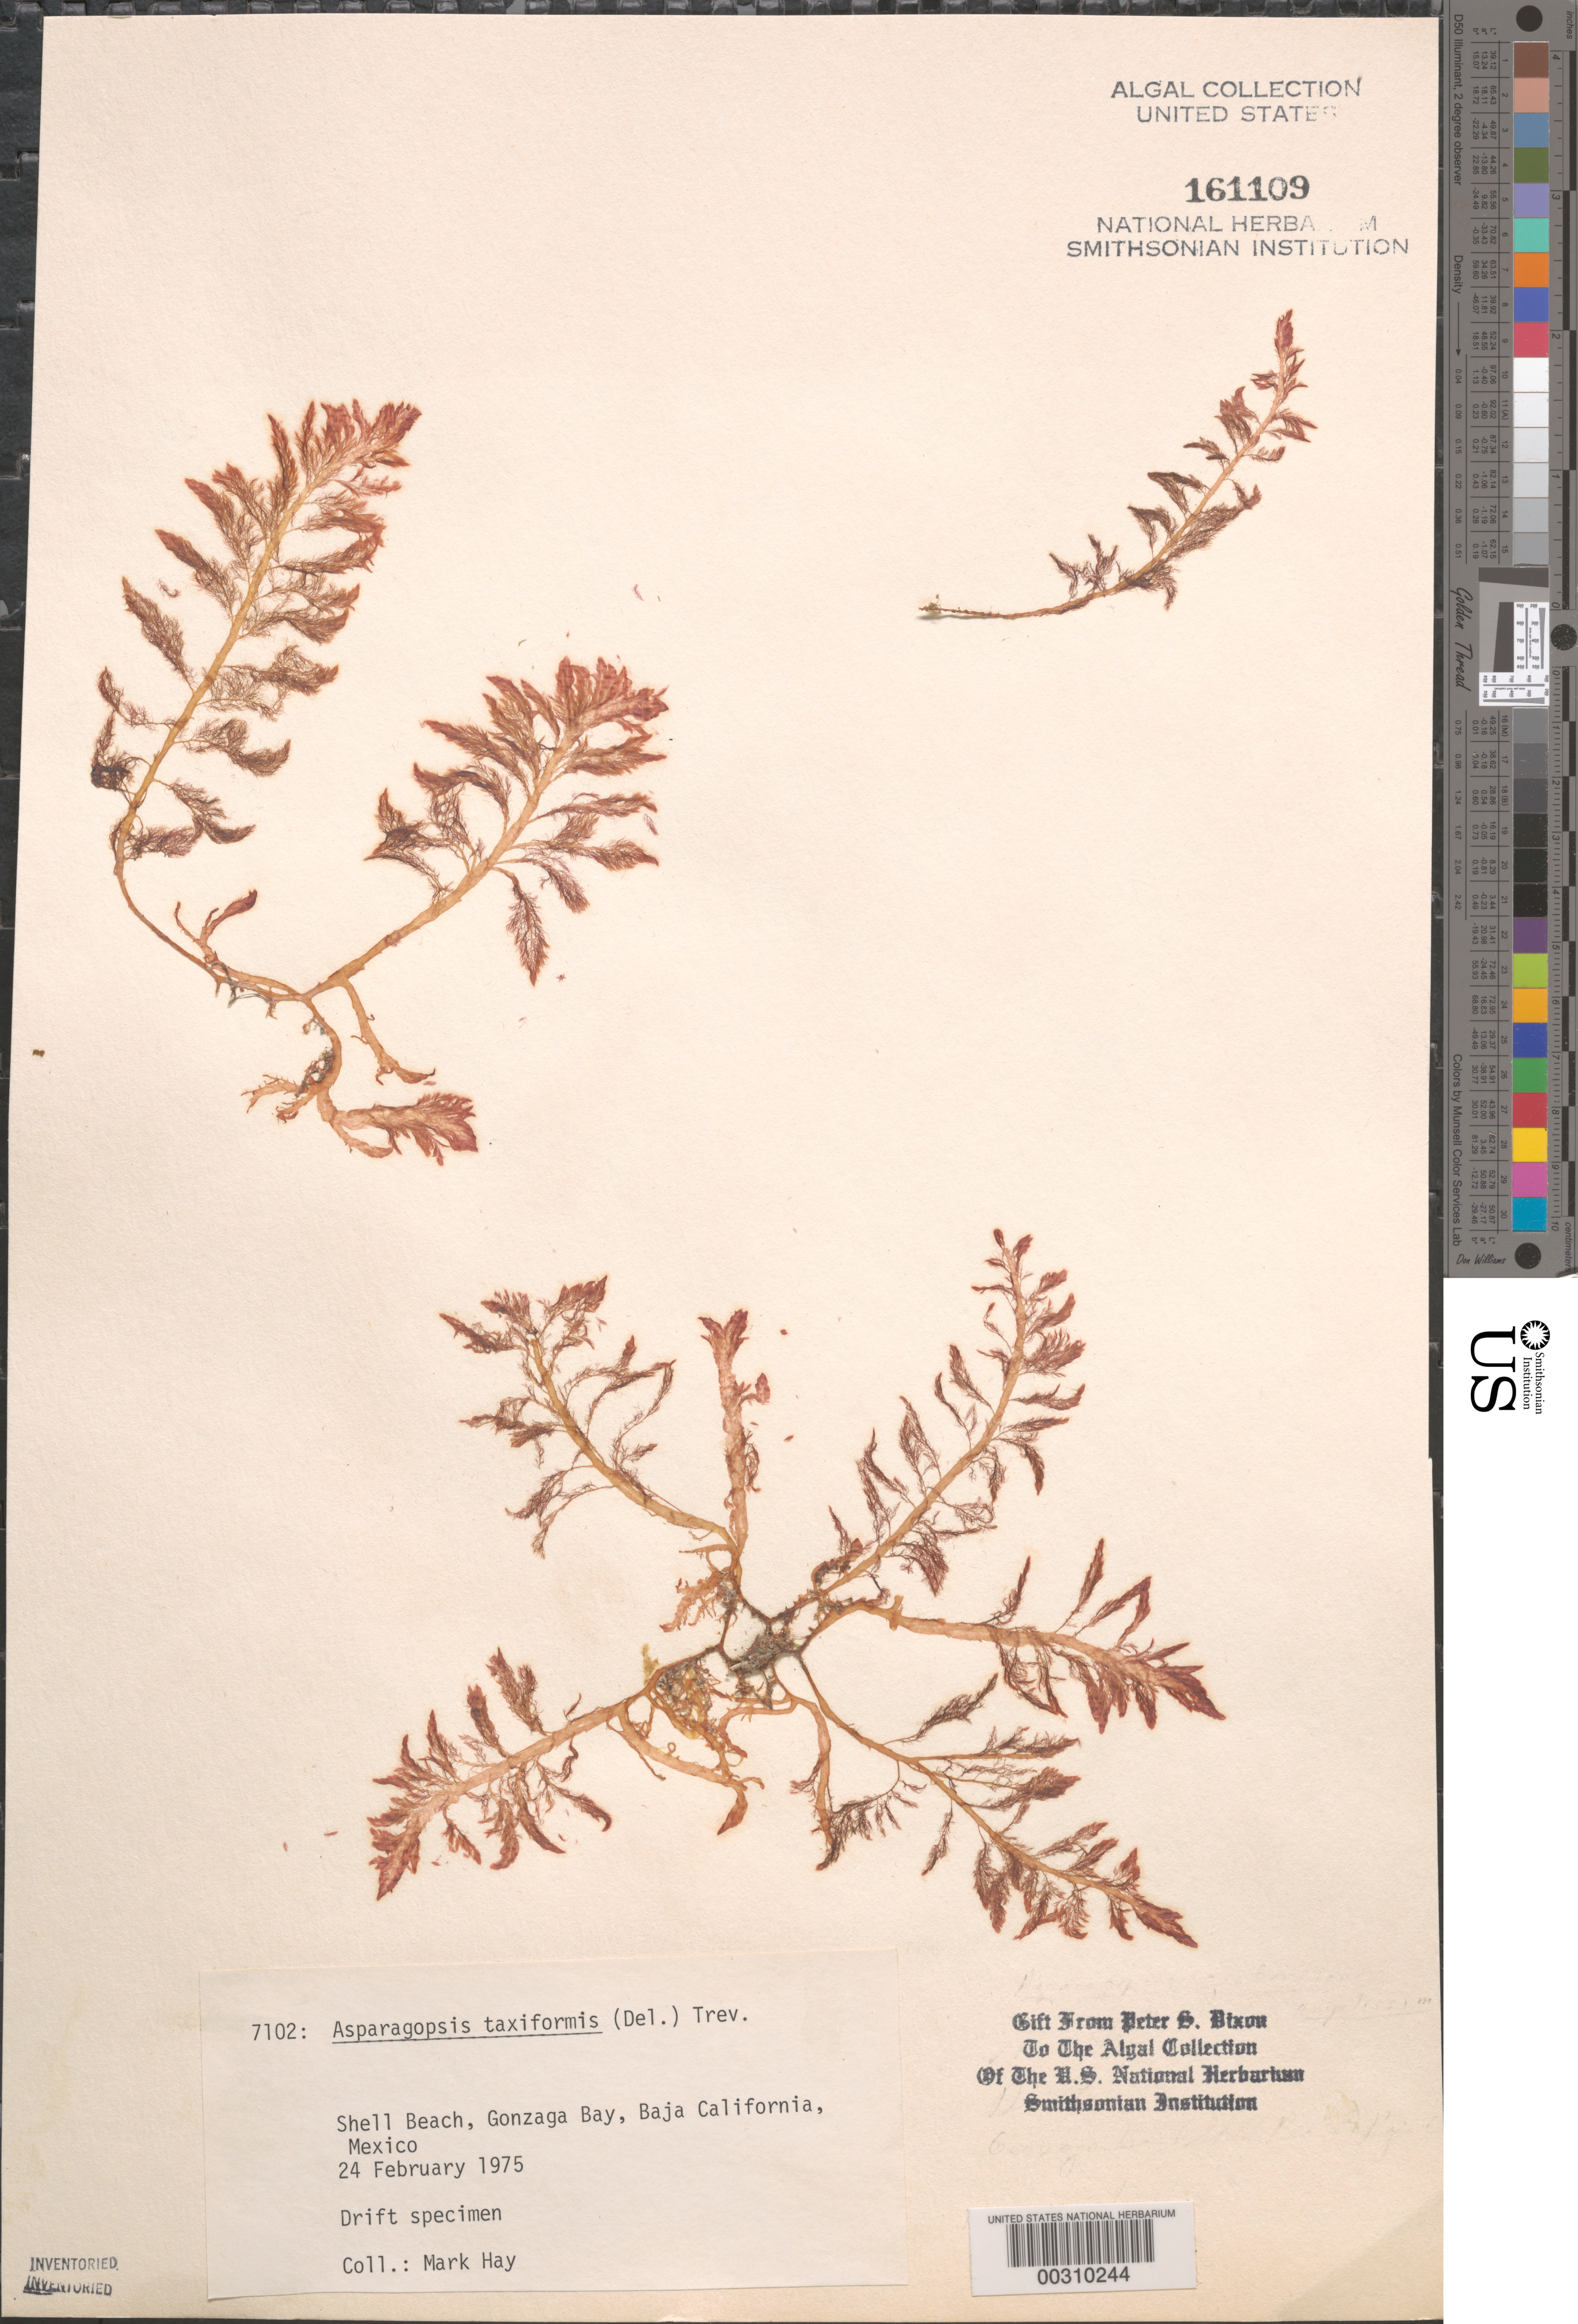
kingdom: Plantae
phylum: Rhodophyta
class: Florideophyceae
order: Bonnemaisoniales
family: Bonnemaisoniaceae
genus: Asparagopsis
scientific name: Asparagopsis taxiformis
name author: (Delile) Trevis.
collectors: M. E. Hay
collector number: PSD 7102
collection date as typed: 24 Feb 1975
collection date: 1975-02-24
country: Mexico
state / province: Baja California Norte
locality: Shell Beach, Bahia San Luis Gonzaga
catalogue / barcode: US 161109